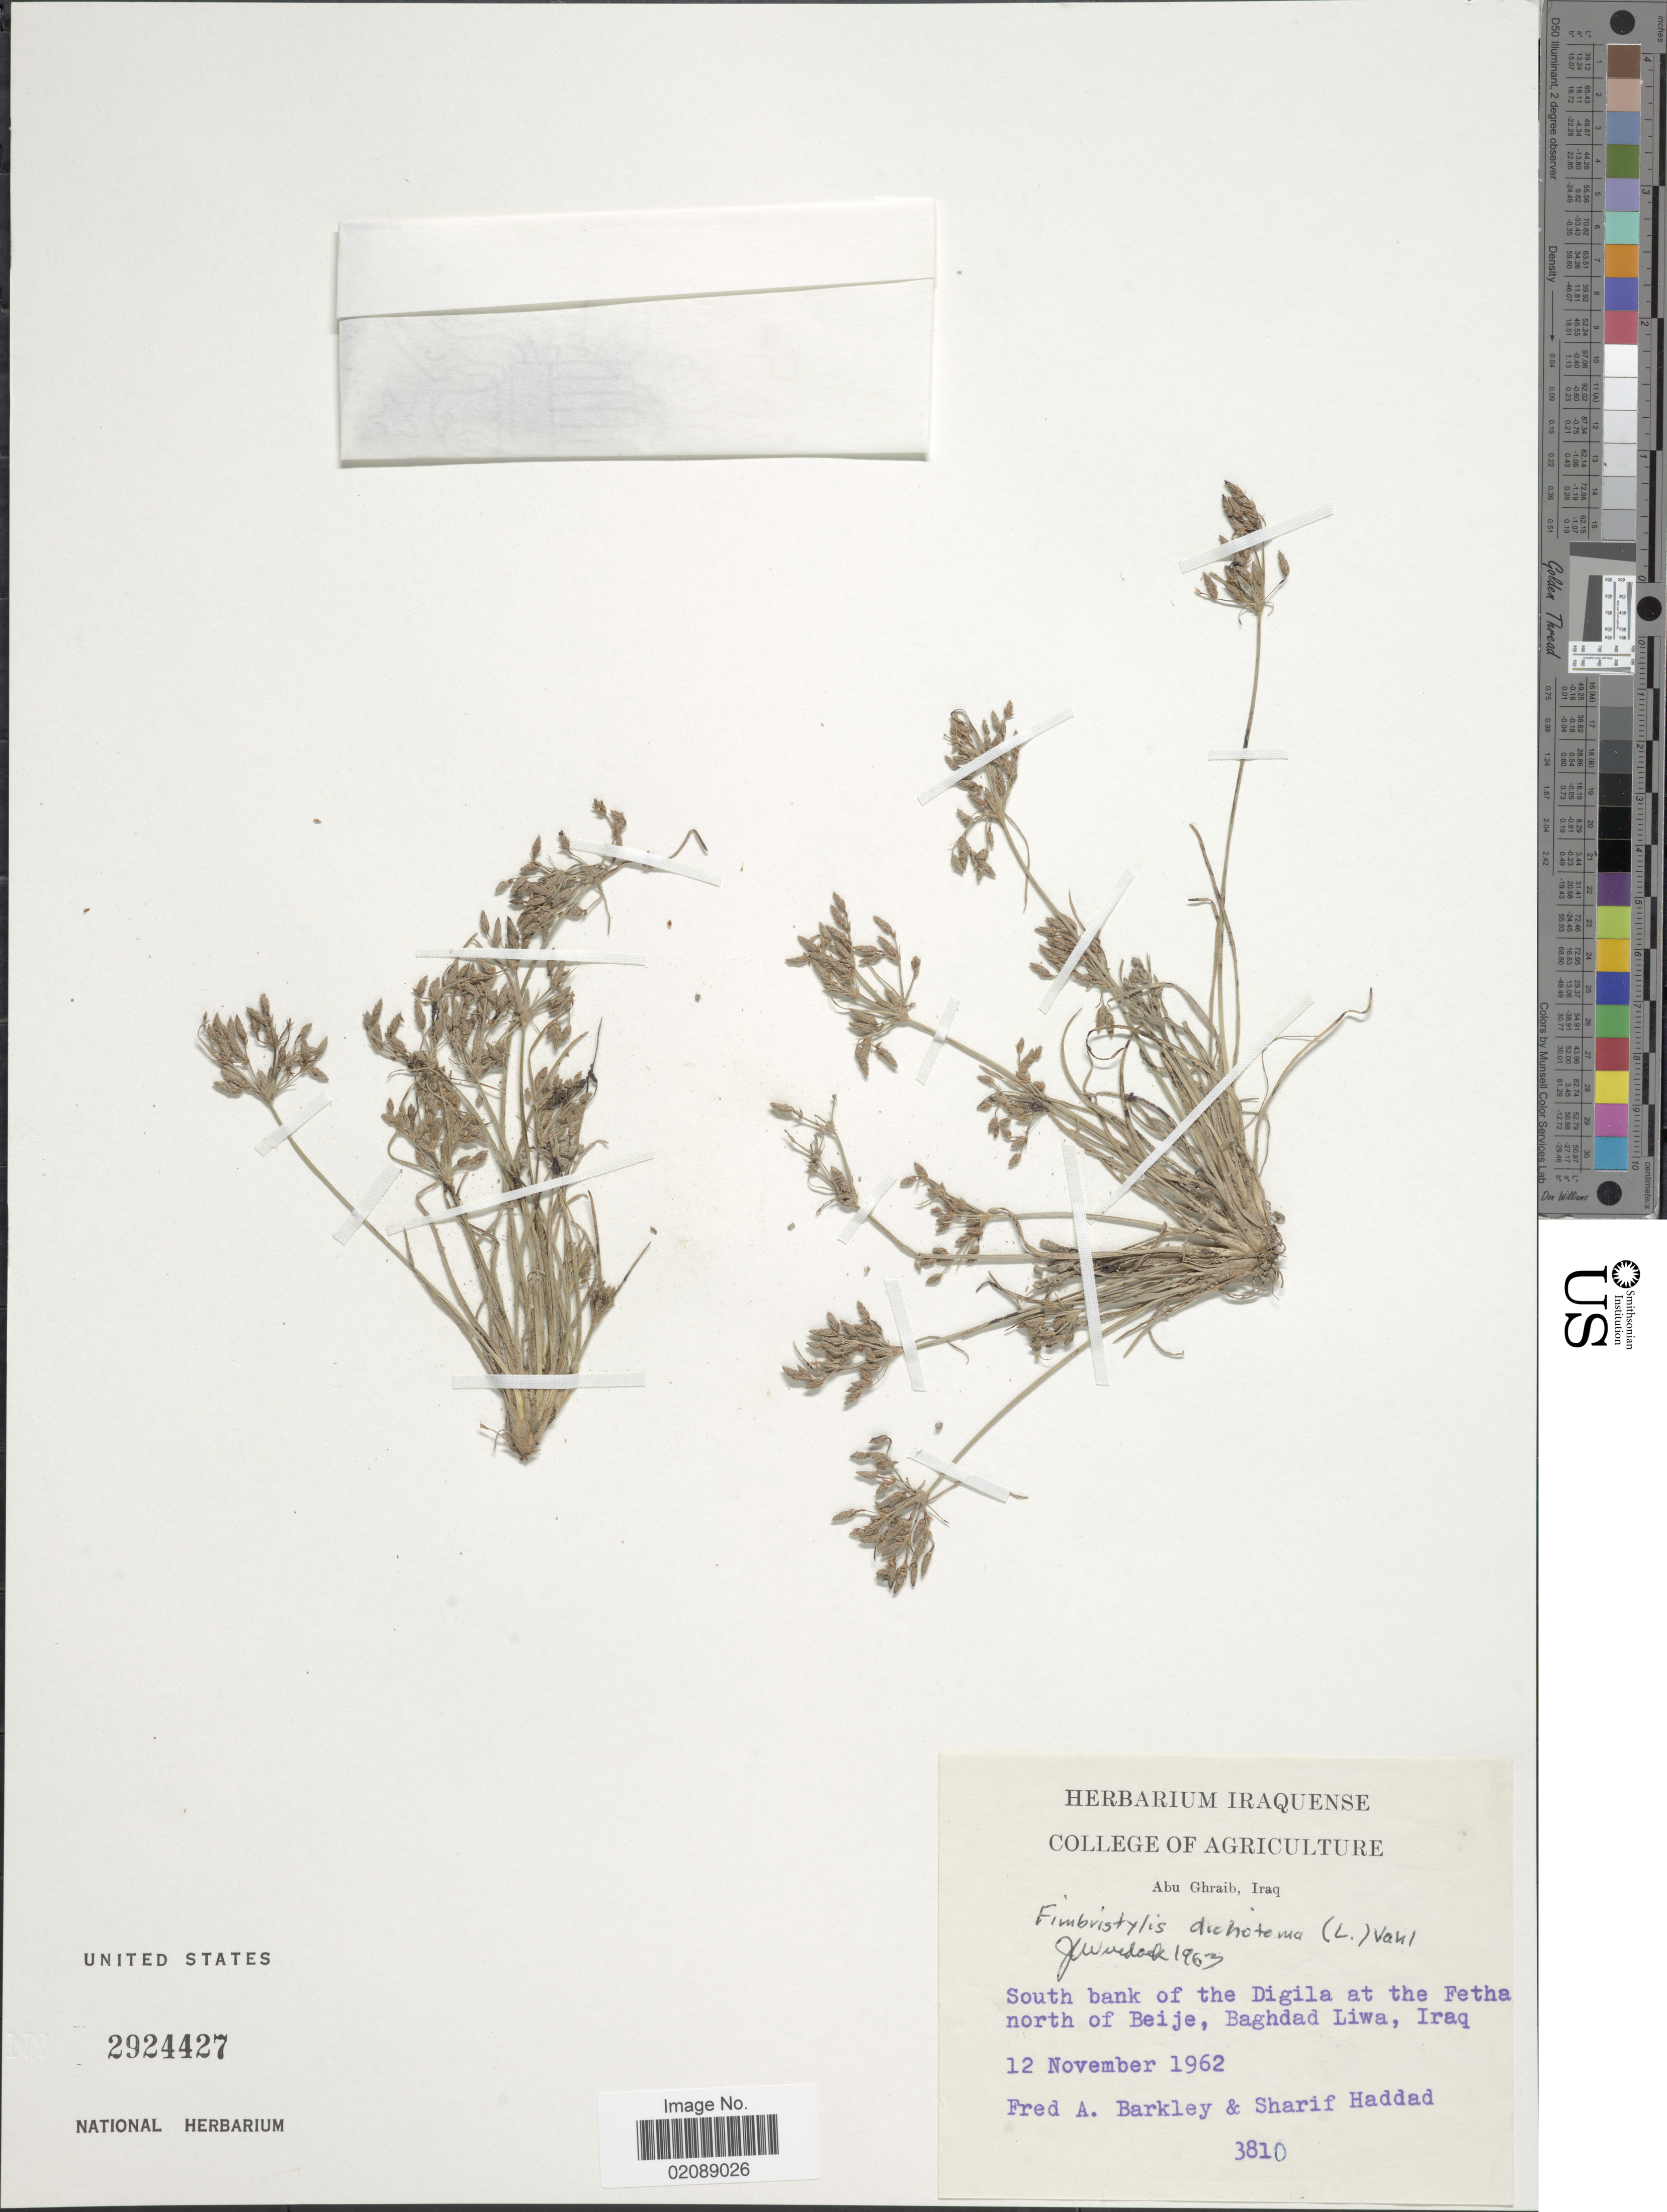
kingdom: Plantae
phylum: Tracheophyta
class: Liliopsida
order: Poales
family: Cyperaceae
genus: Fimbristylis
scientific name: Fimbristylis dichotoma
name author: (L.) Vahl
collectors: F. A. Barkley & S. Haddad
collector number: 3810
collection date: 1962-11-12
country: Iraq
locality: South bank of the Digila at the Fetha north of Beije, Baghdad Liwa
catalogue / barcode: US 2924427